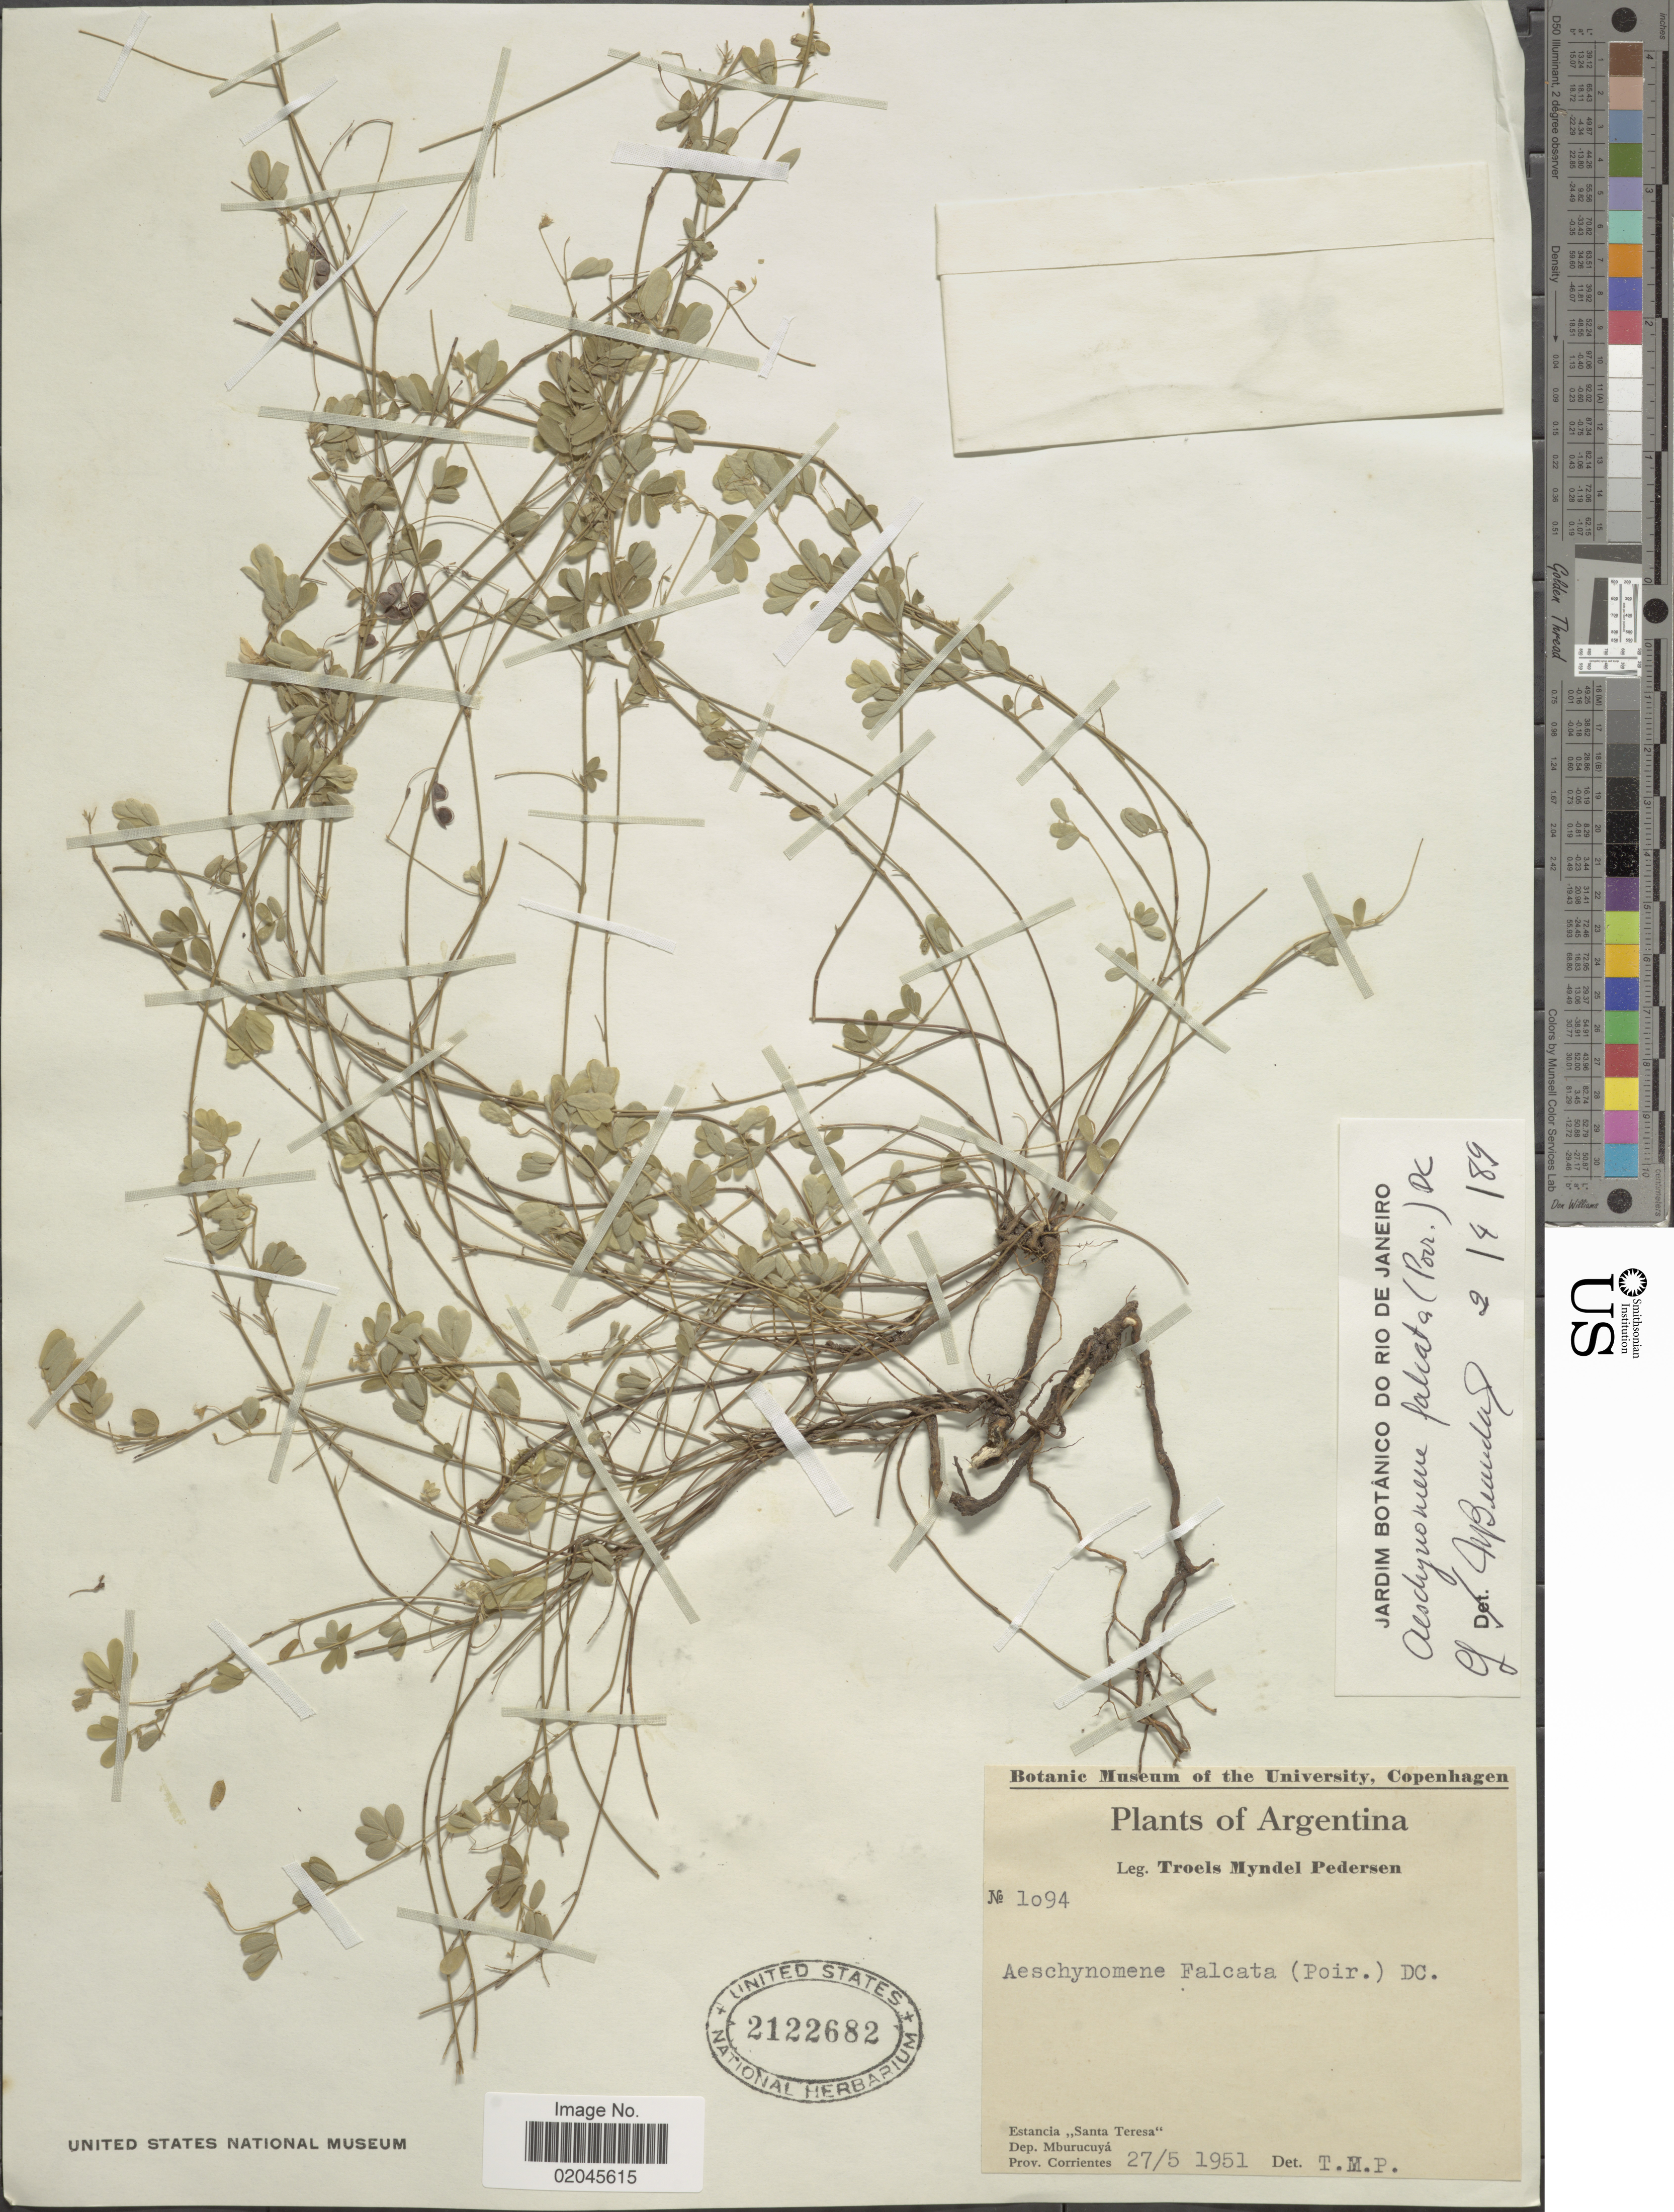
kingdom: Plantae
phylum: Tracheophyta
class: Magnoliopsida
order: Fabales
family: Fabaceae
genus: Aeschynomene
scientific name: Aeschynomene falcata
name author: (Poir.) DC.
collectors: T. Pederson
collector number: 1094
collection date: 1951-05-27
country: Argentina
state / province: Corrientes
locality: Estancia "Las Tres Marias", Dep. Empedrado.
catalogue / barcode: US 2122682